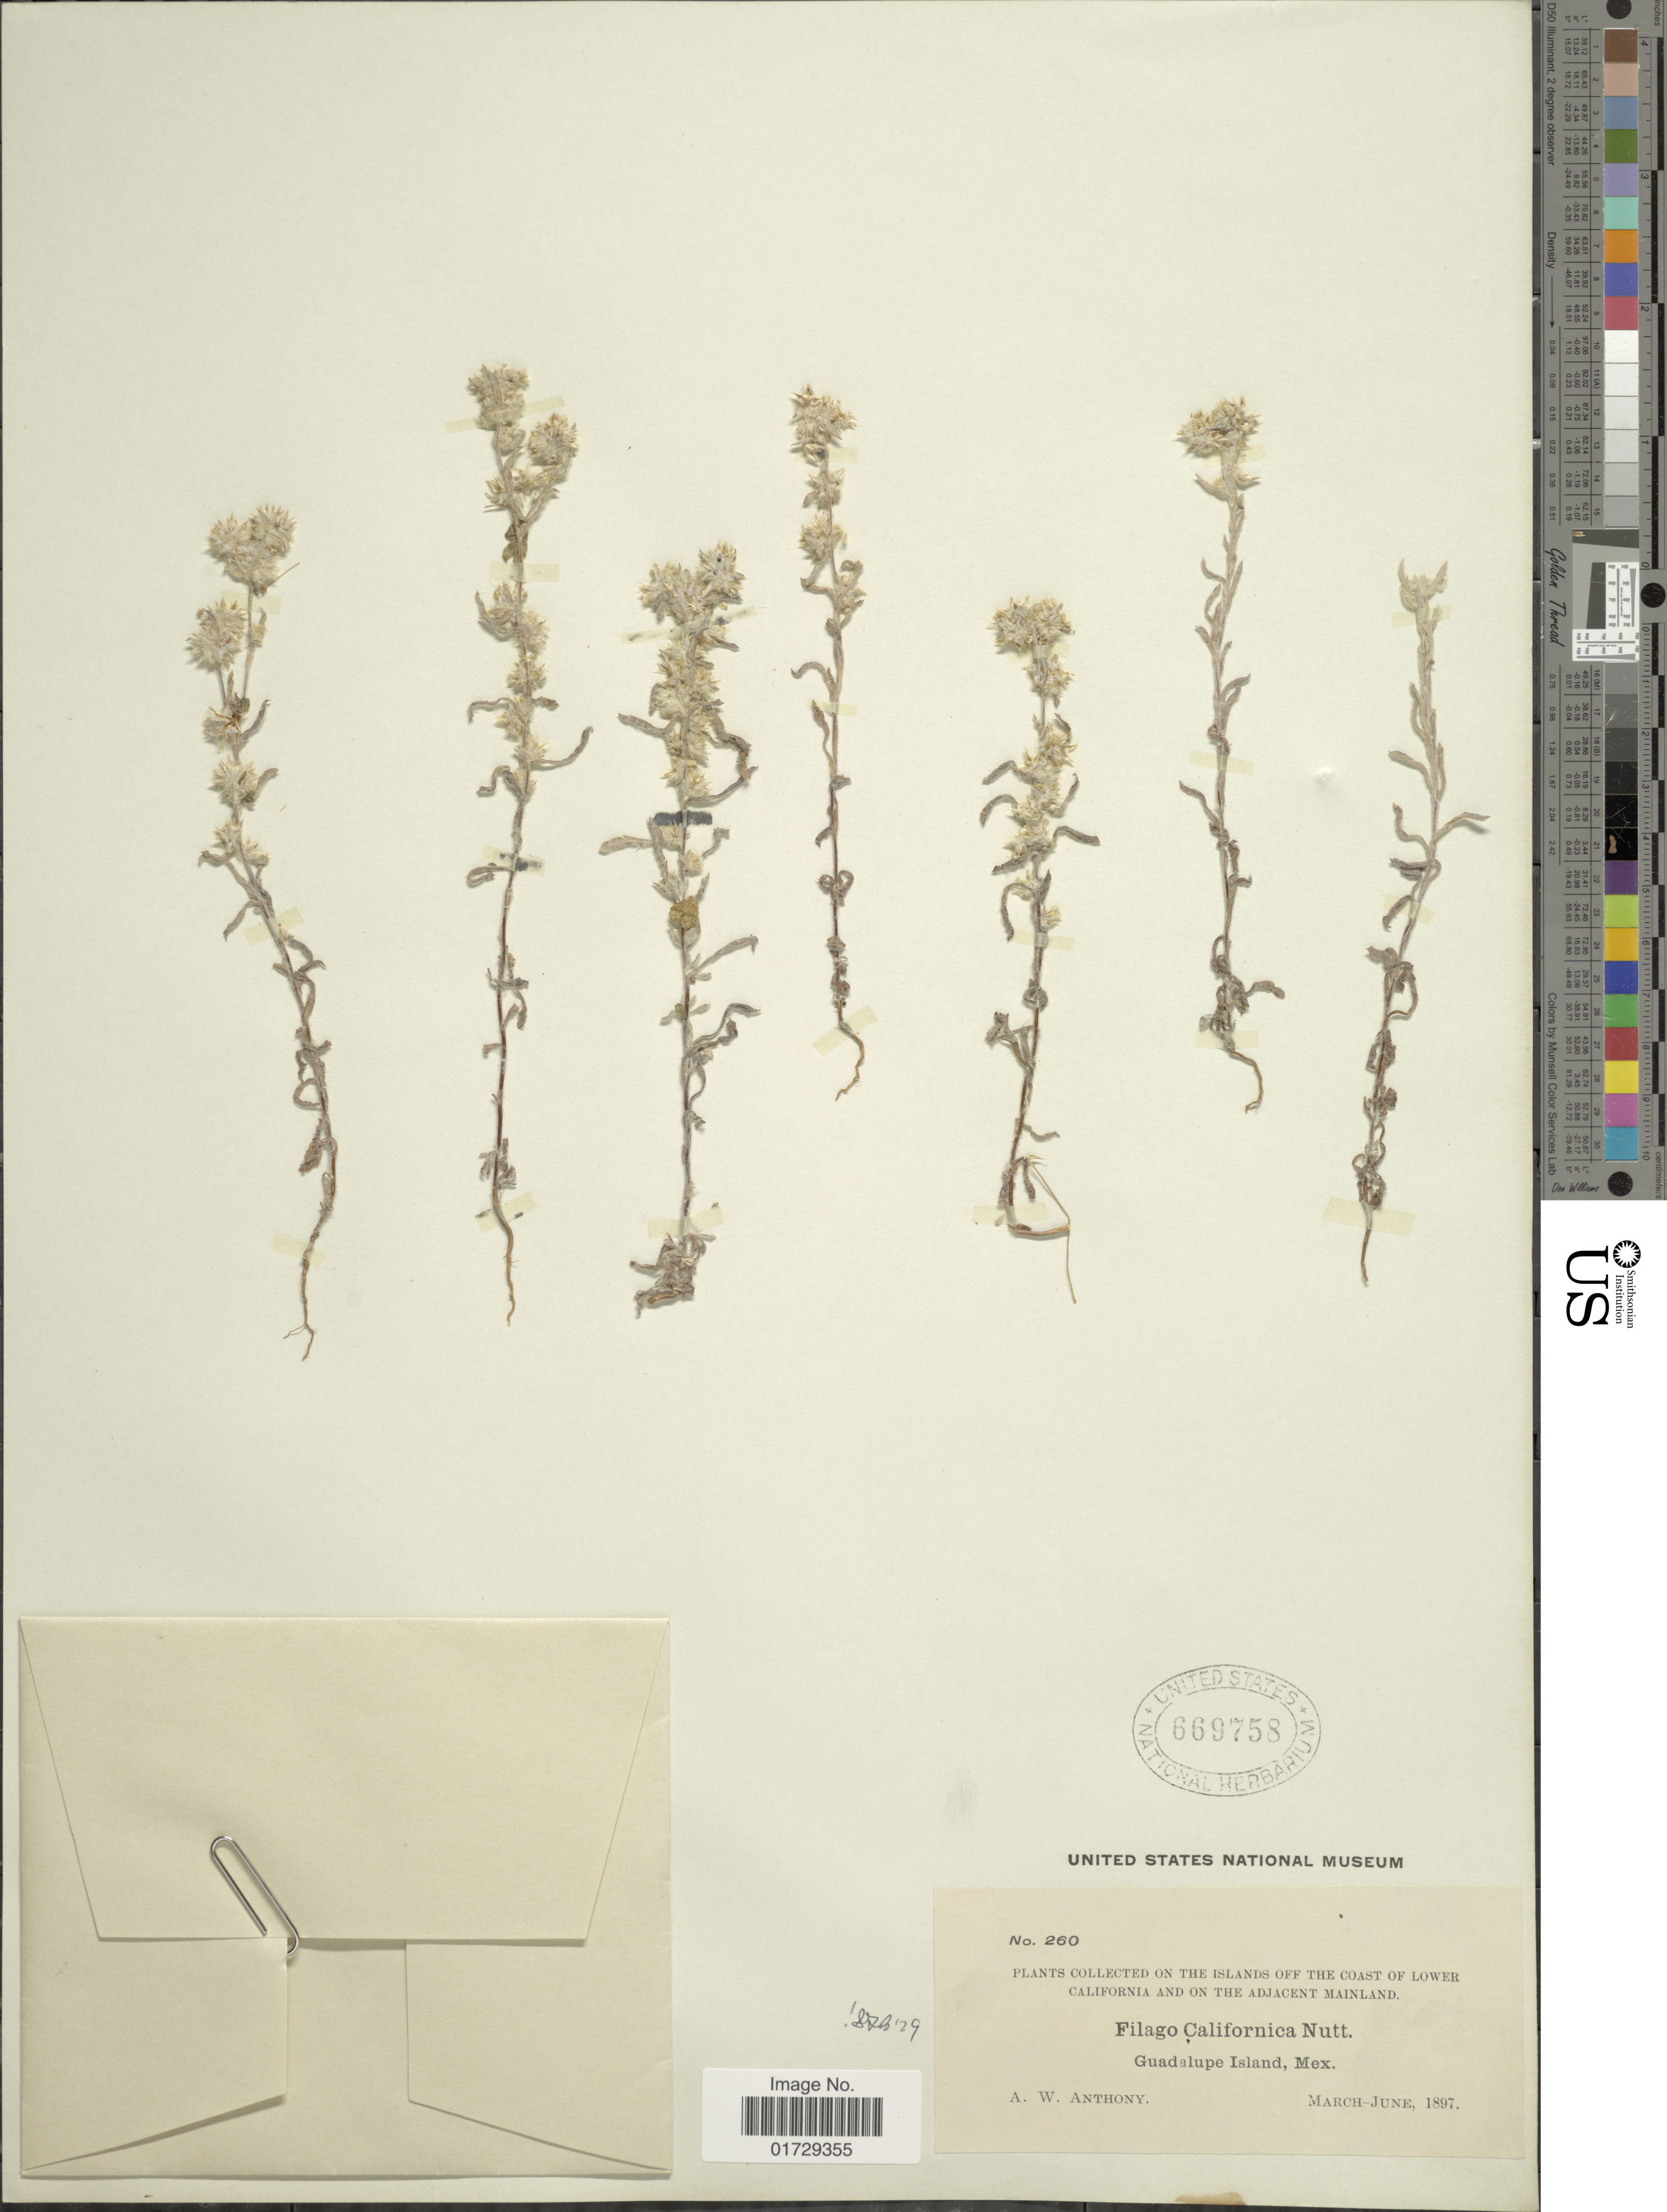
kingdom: Plantae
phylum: Tracheophyta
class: Magnoliopsida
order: Asterales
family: Asteraceae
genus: Filago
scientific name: Filago arizonica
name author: A. Gray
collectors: A. W. Anthony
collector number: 260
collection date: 1897-03/1897-06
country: Mexico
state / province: Baja California Sur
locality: On the Islands off the coast of Lower California and on the adjacent Mainland, Guadalupe Island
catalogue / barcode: US 669758